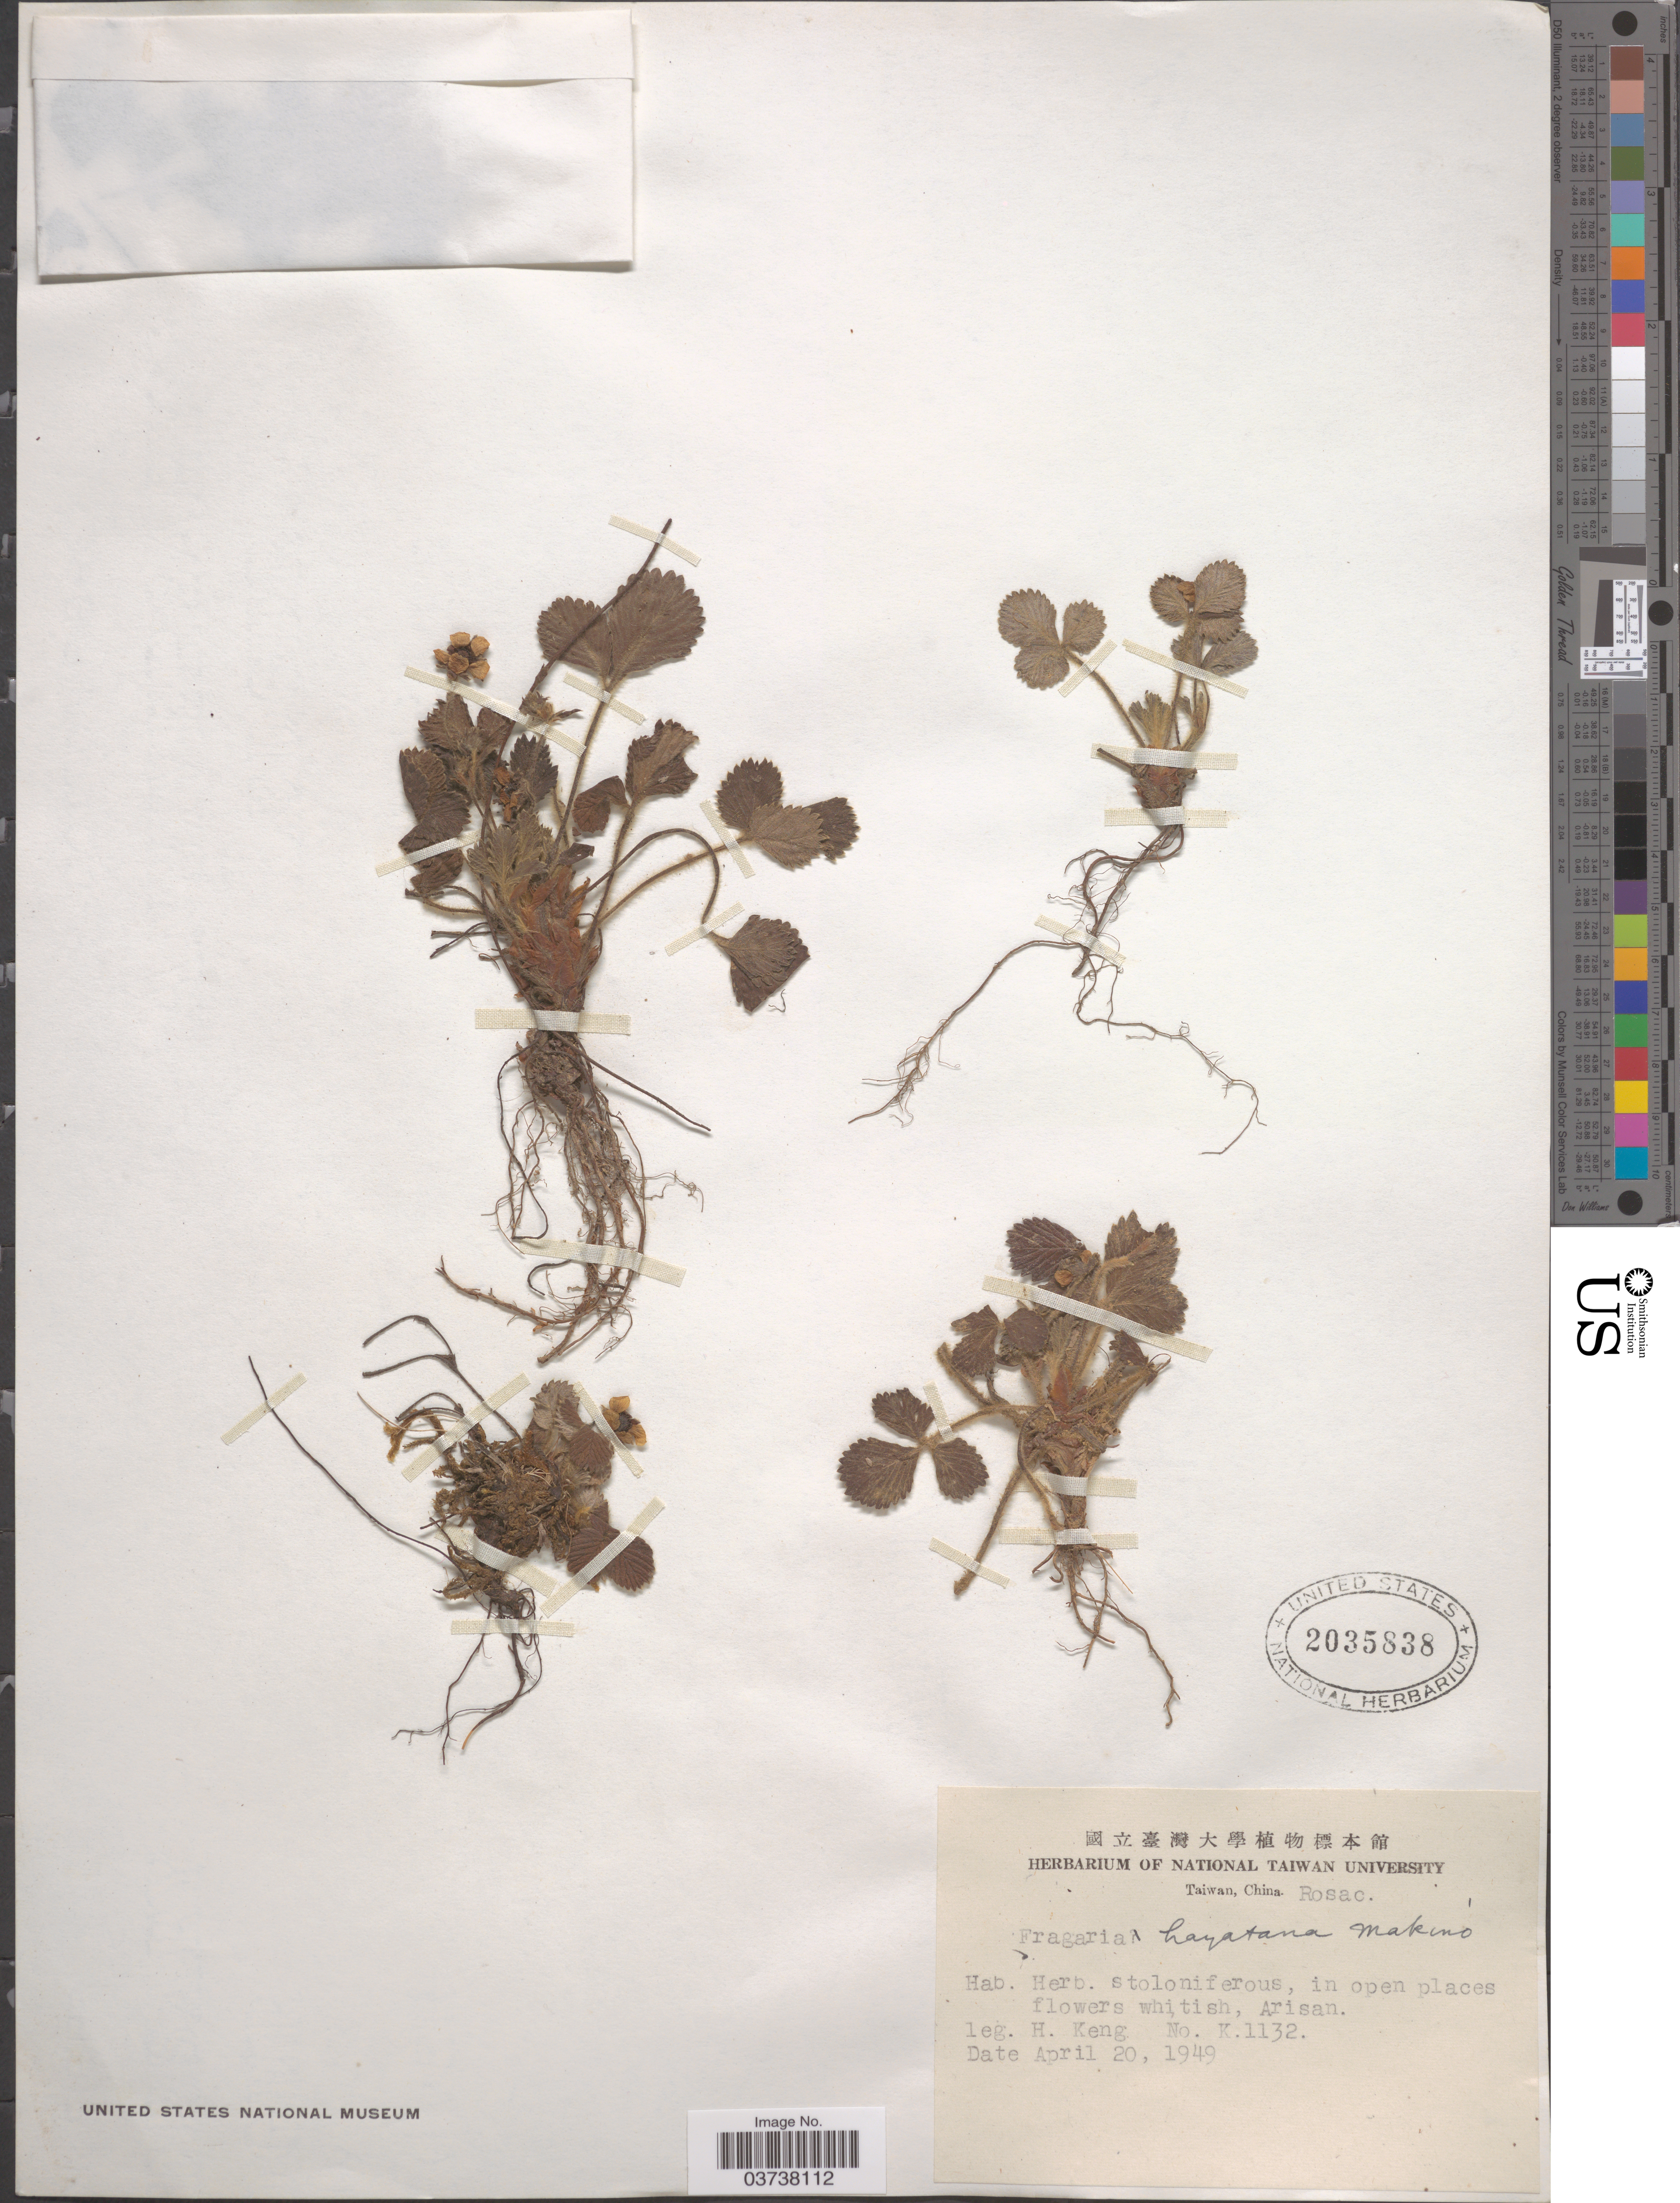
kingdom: Plantae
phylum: Tracheophyta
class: Magnoliopsida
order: Rosales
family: Rosaceae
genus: Fragaria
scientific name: Fragaria hayatai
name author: Makino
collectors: H. Keng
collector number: K1132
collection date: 1949-04-20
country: Taiwan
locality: Arisan.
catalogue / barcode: US 2035838